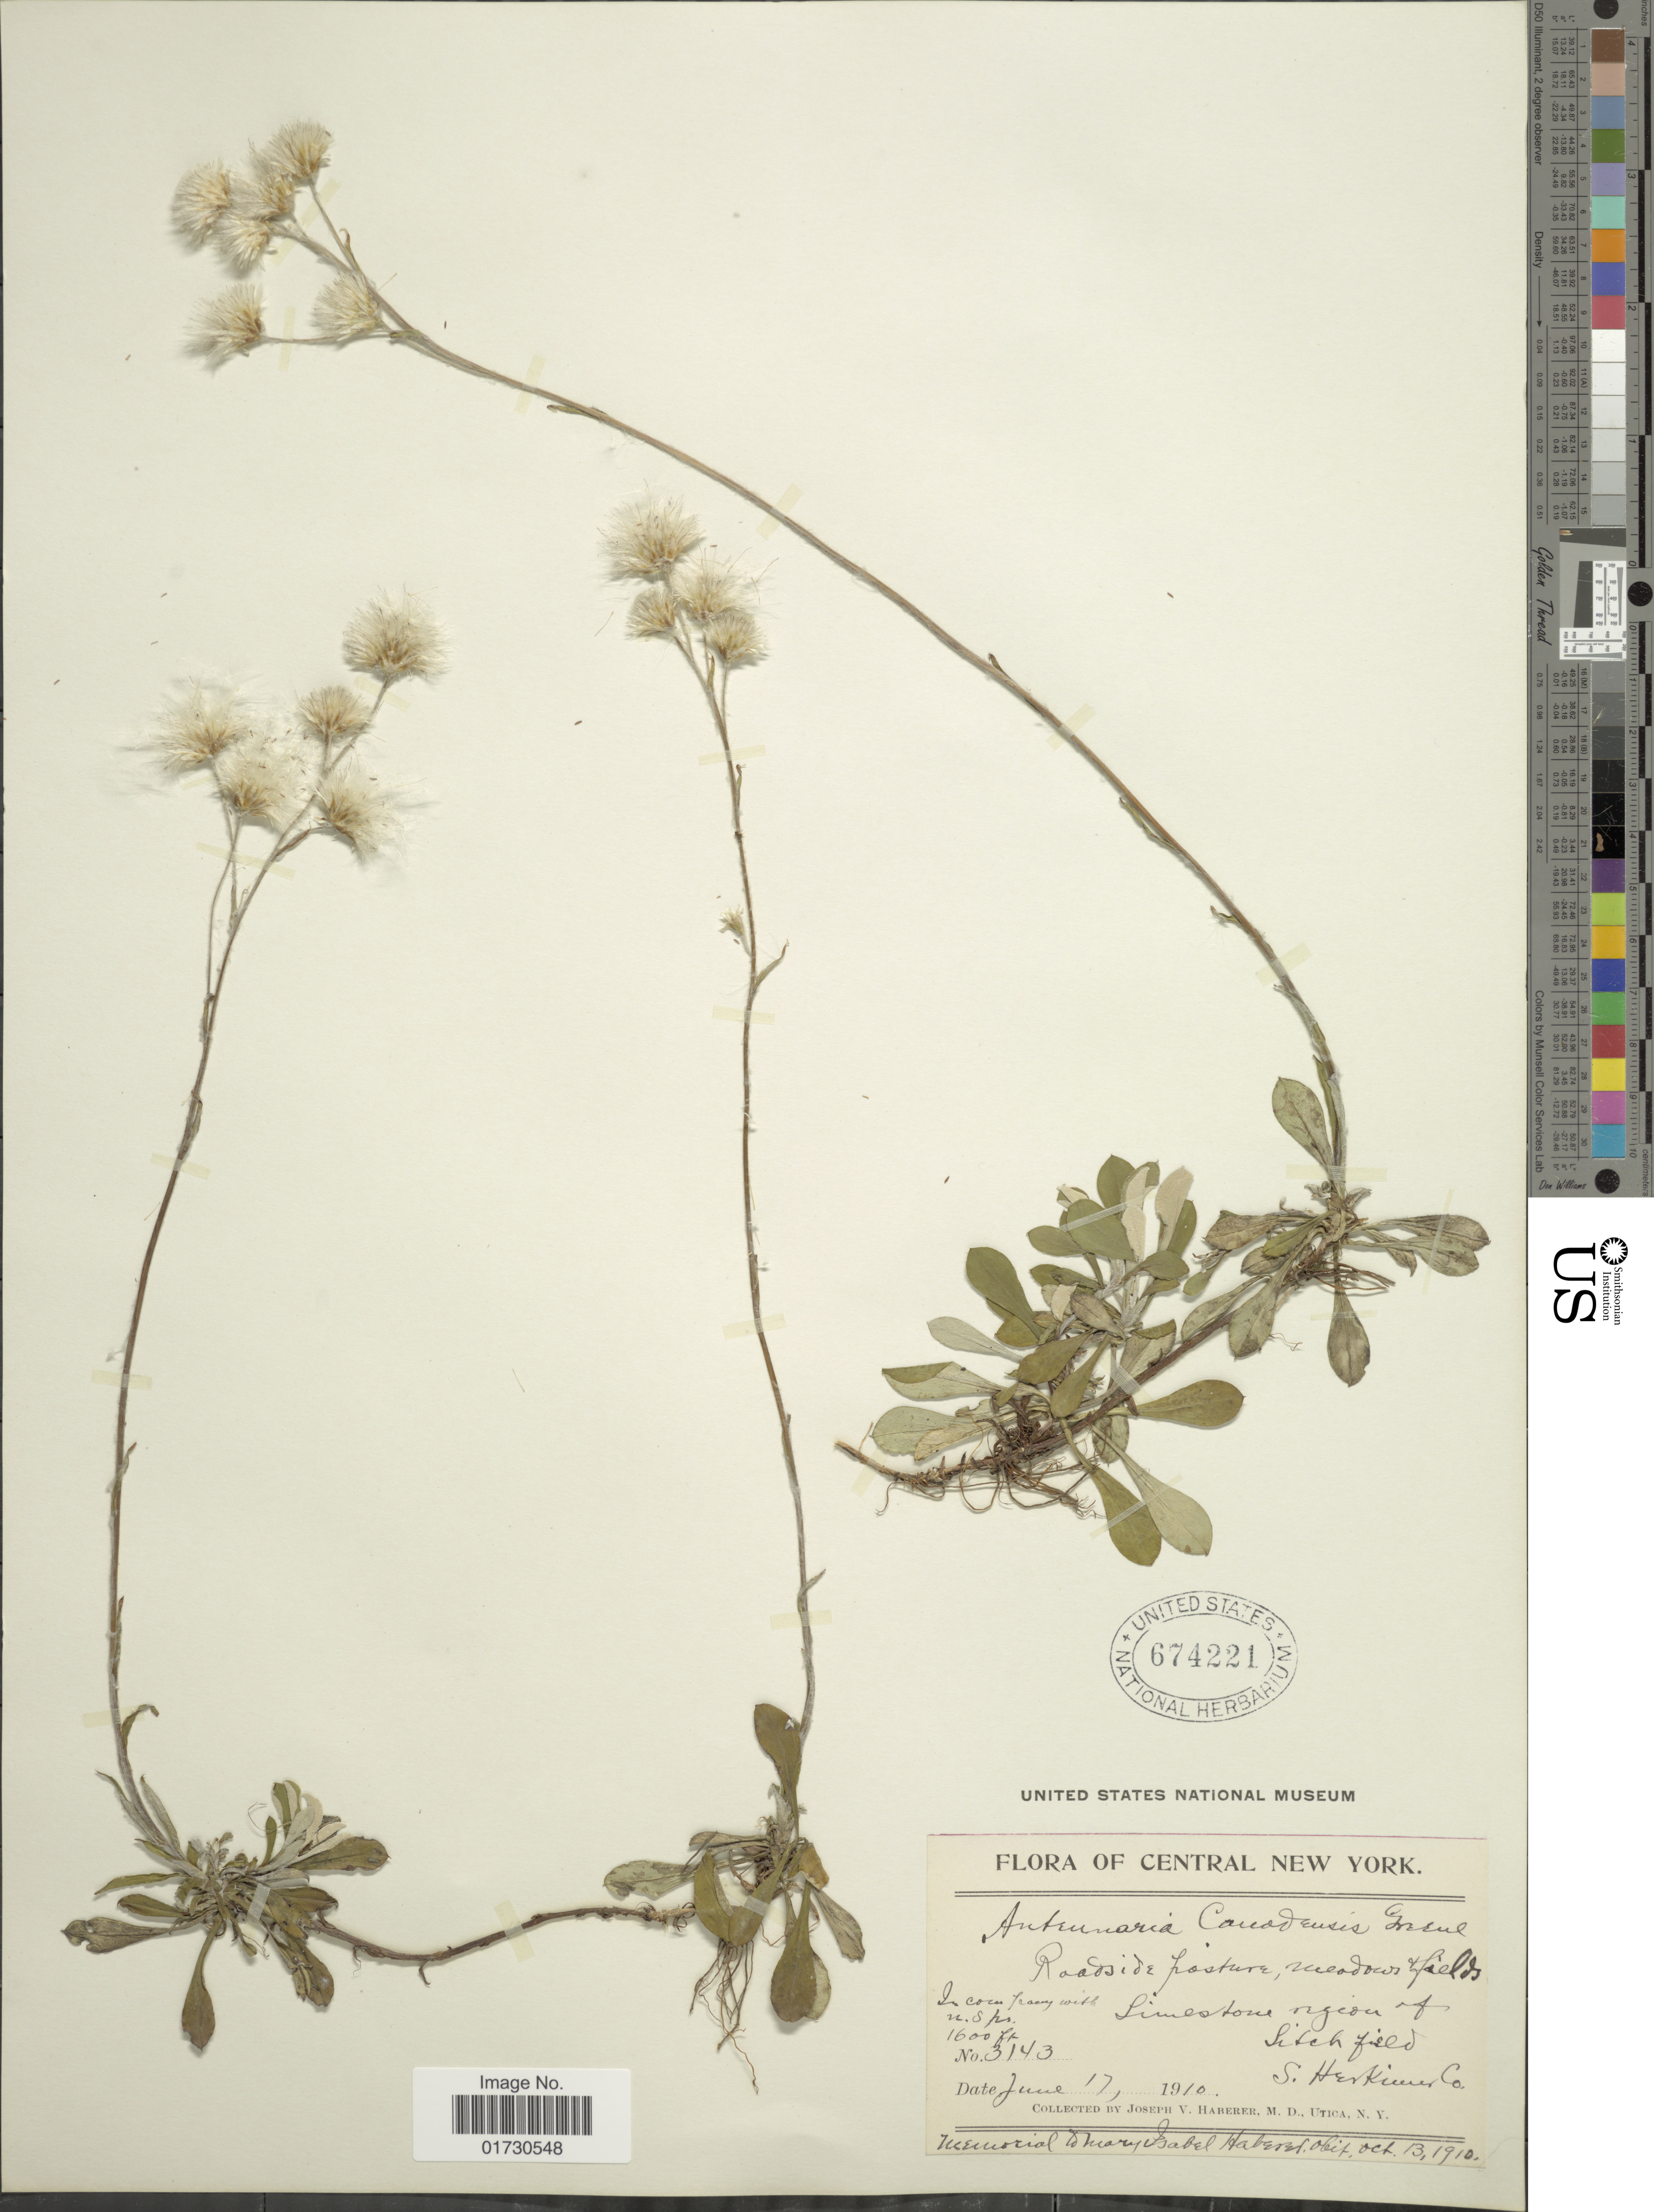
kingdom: Plantae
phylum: Tracheophyta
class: Magnoliopsida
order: Asterales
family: Asteraceae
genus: Antennaria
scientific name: Antennaria canadensis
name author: Greene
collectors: J. V. Haberer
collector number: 3143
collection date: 1910-06-17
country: United States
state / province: New York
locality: Central New York, Roadside pasture, meadow fields, Limestone region of Litchfield Herkimer Co.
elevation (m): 488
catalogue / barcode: US 674221